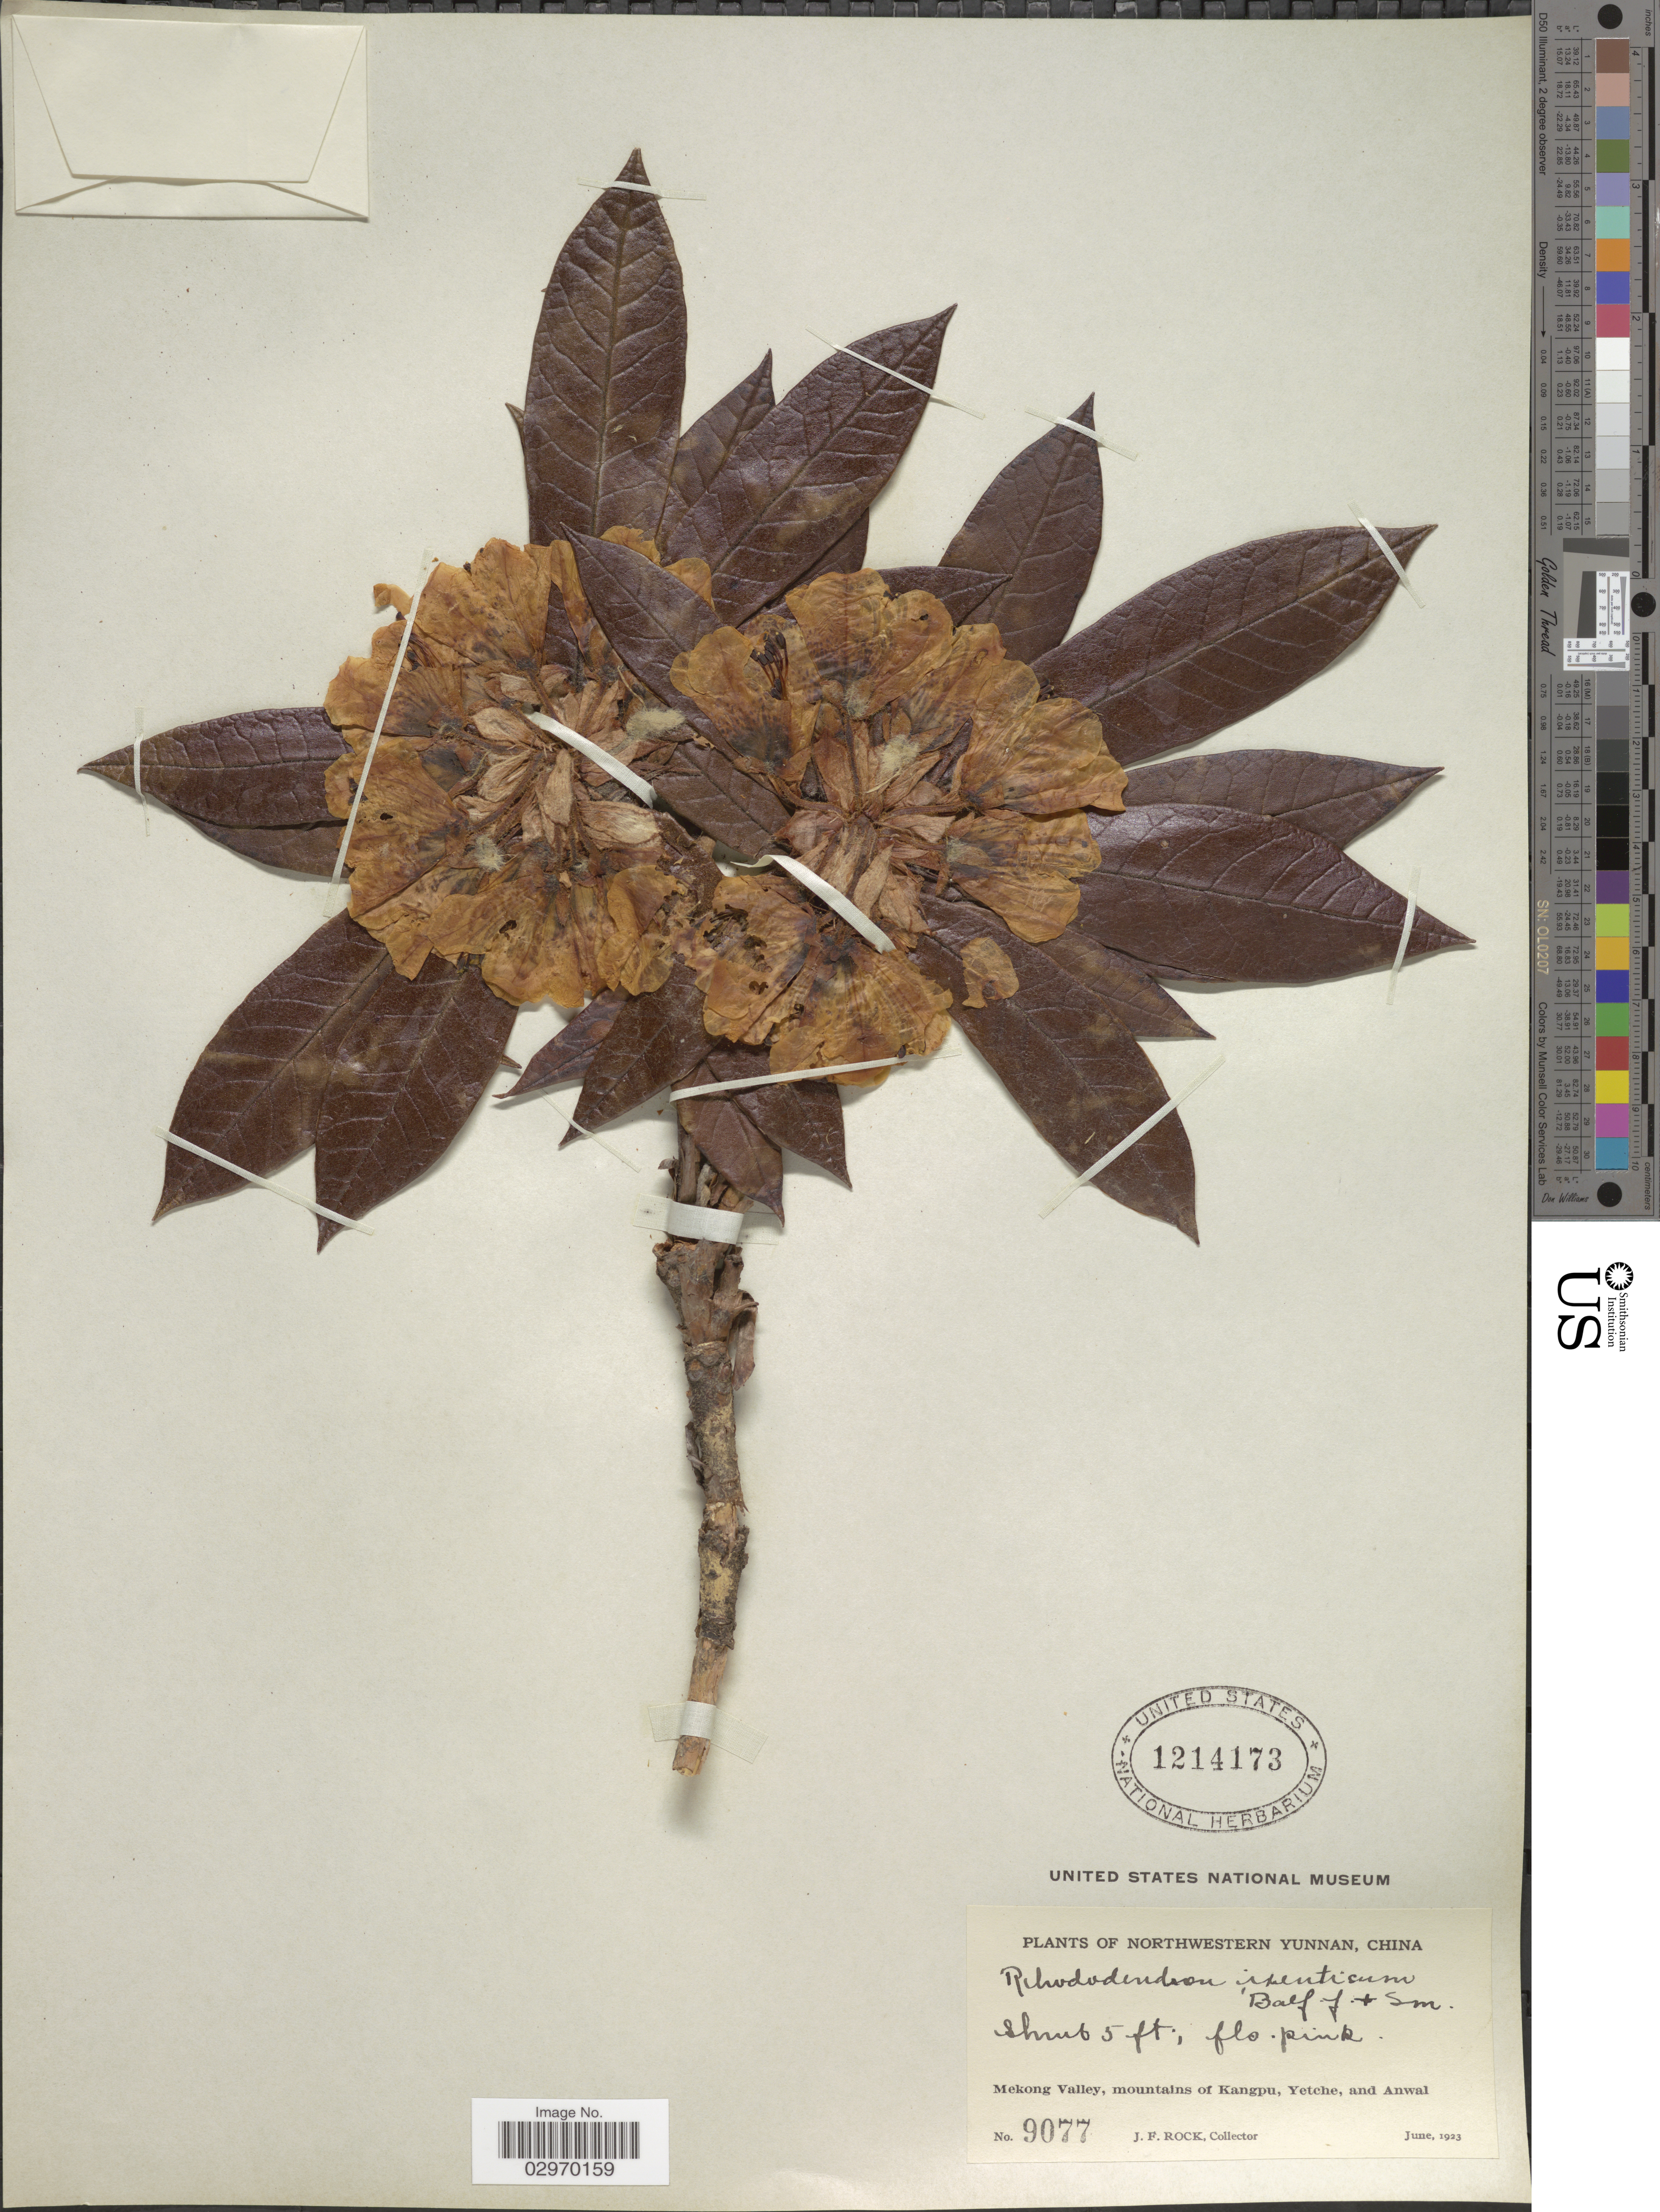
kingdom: Plantae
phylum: Tracheophyta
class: Magnoliopsida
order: Ericales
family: Ericaceae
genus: Rhododendron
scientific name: Rhododendron crinigerum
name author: Franch.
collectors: J. Rock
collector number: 9077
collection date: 1923-06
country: China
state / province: Yunnan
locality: Northwestern Yunnan. Mekong Valley, mountains of Kangpu, Yetche, and Anwal.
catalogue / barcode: US 1214173